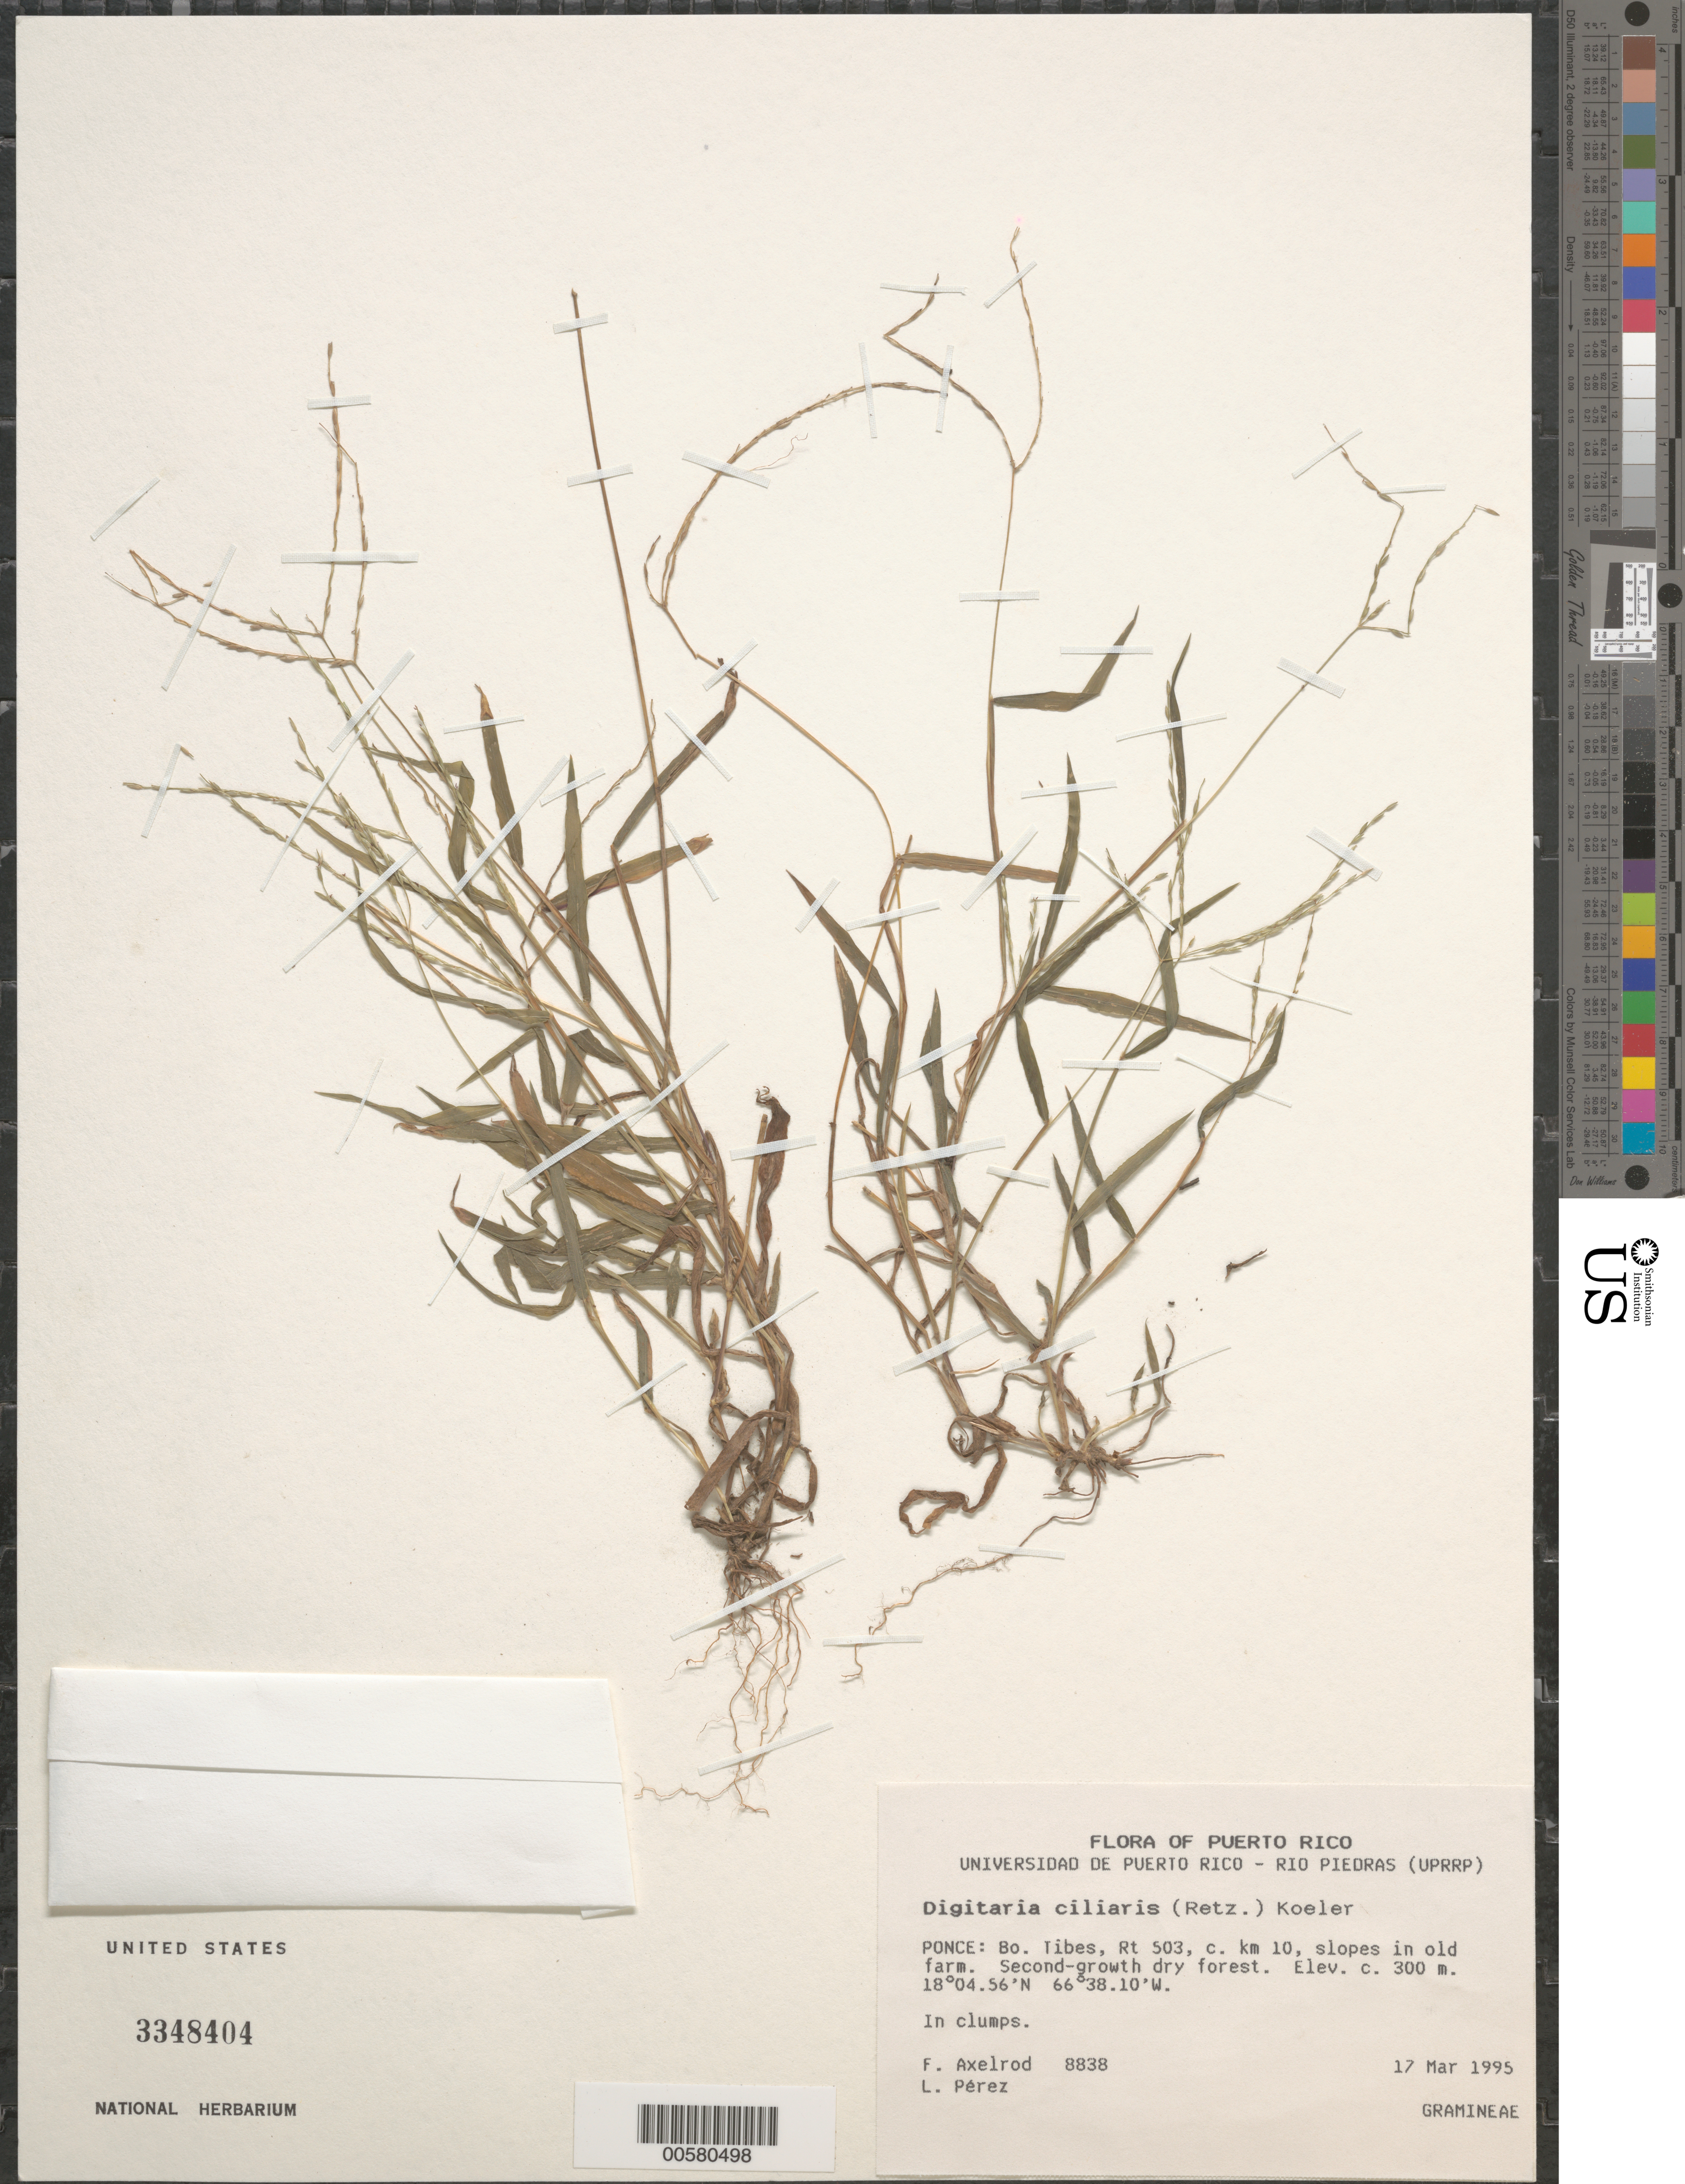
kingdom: Plantae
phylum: Tracheophyta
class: Liliopsida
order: Poales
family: Poaceae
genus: Digitaria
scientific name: Digitaria ciliaris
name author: (Retz.) Koeler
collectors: F. Axelrod & L. Pérez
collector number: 8838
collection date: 1995-03-17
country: Puerto Rico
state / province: Ponce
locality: Bo. Tibes, Rt 503, c. km 10, slopes in old farm. Second-growth dry forest.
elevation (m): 300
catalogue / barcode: US 3348404